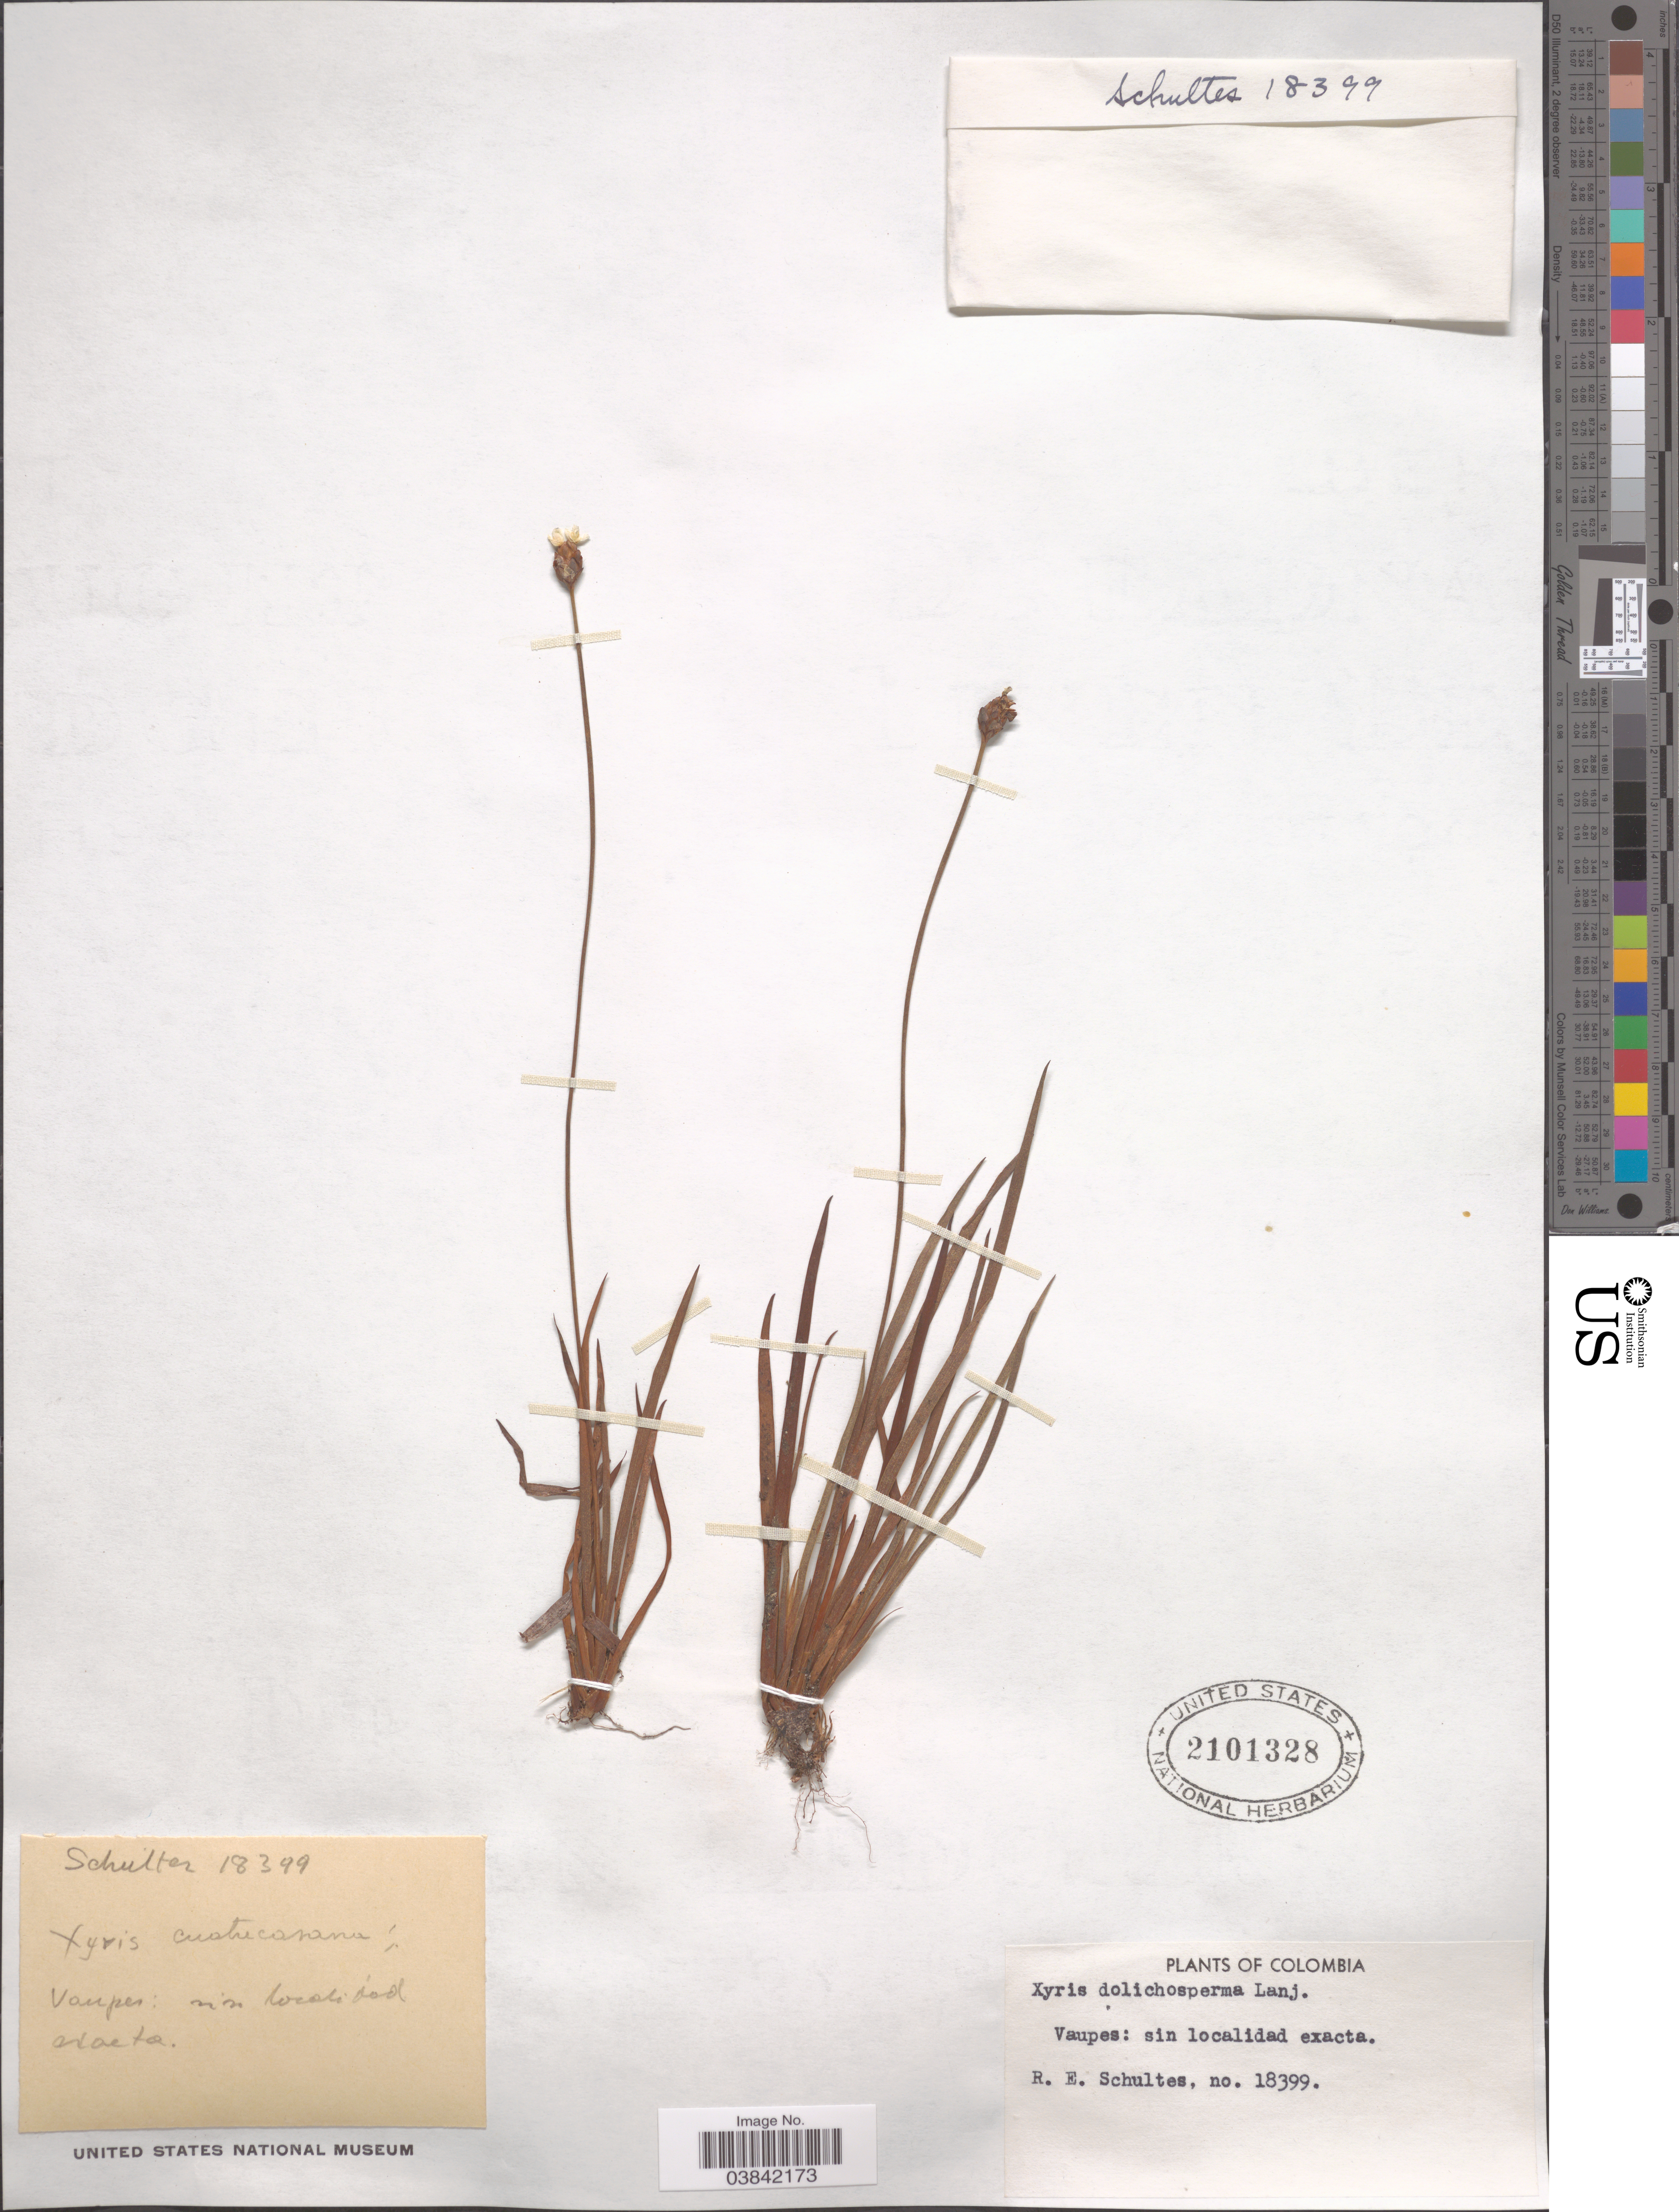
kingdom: Plantae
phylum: Tracheophyta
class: Liliopsida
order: Poales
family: Xyridaceae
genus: Xyris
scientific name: Xyris dolichosperma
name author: Lanj.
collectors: R. E. Schultes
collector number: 18399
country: Colombia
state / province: Vaupés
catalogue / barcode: US 2101328